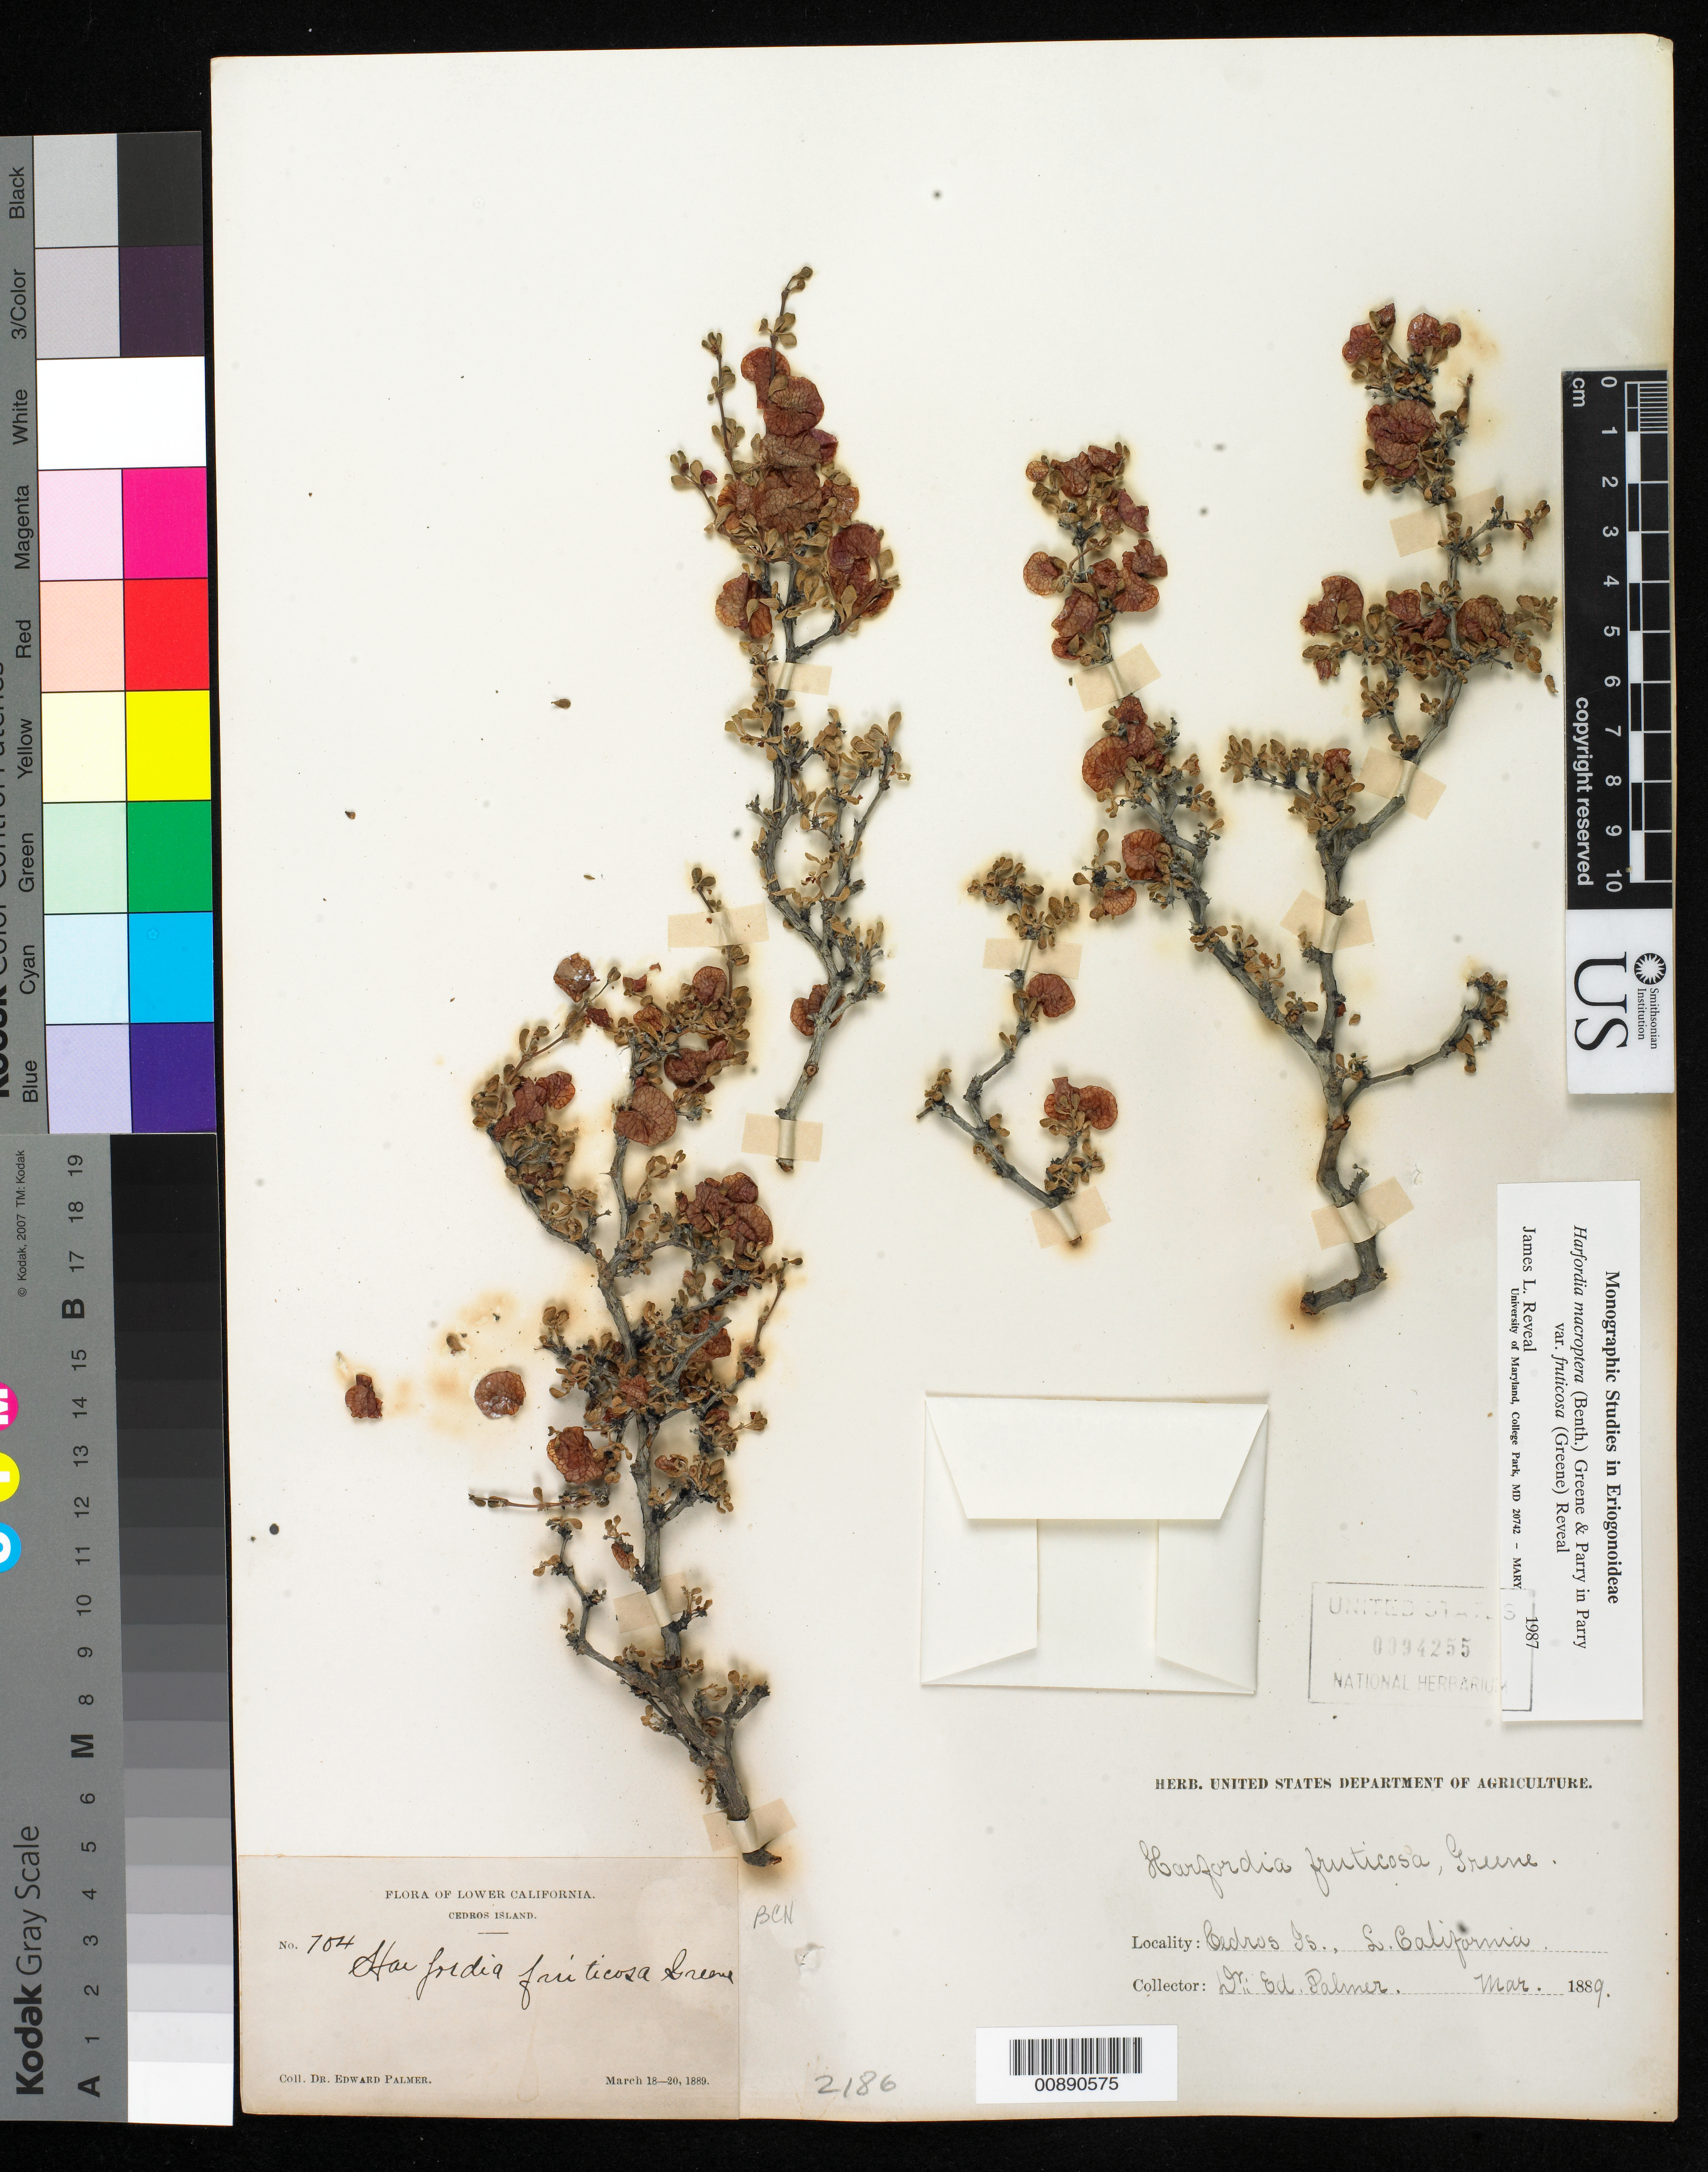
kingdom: Plantae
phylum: Tracheophyta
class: Magnoliopsida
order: Caryophyllales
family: Polygonaceae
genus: Harfordia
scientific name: Harfordia macroptera var. fruticosa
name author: (Greene) Reveal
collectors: E. Palmer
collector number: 704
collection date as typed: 18 Mar 1889 to 20 Mar 1889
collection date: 1889-03-18/1889-03-20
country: Mexico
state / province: Baja California Norte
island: Cedros I.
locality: Cedros Island, Baja California.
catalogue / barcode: US 94255